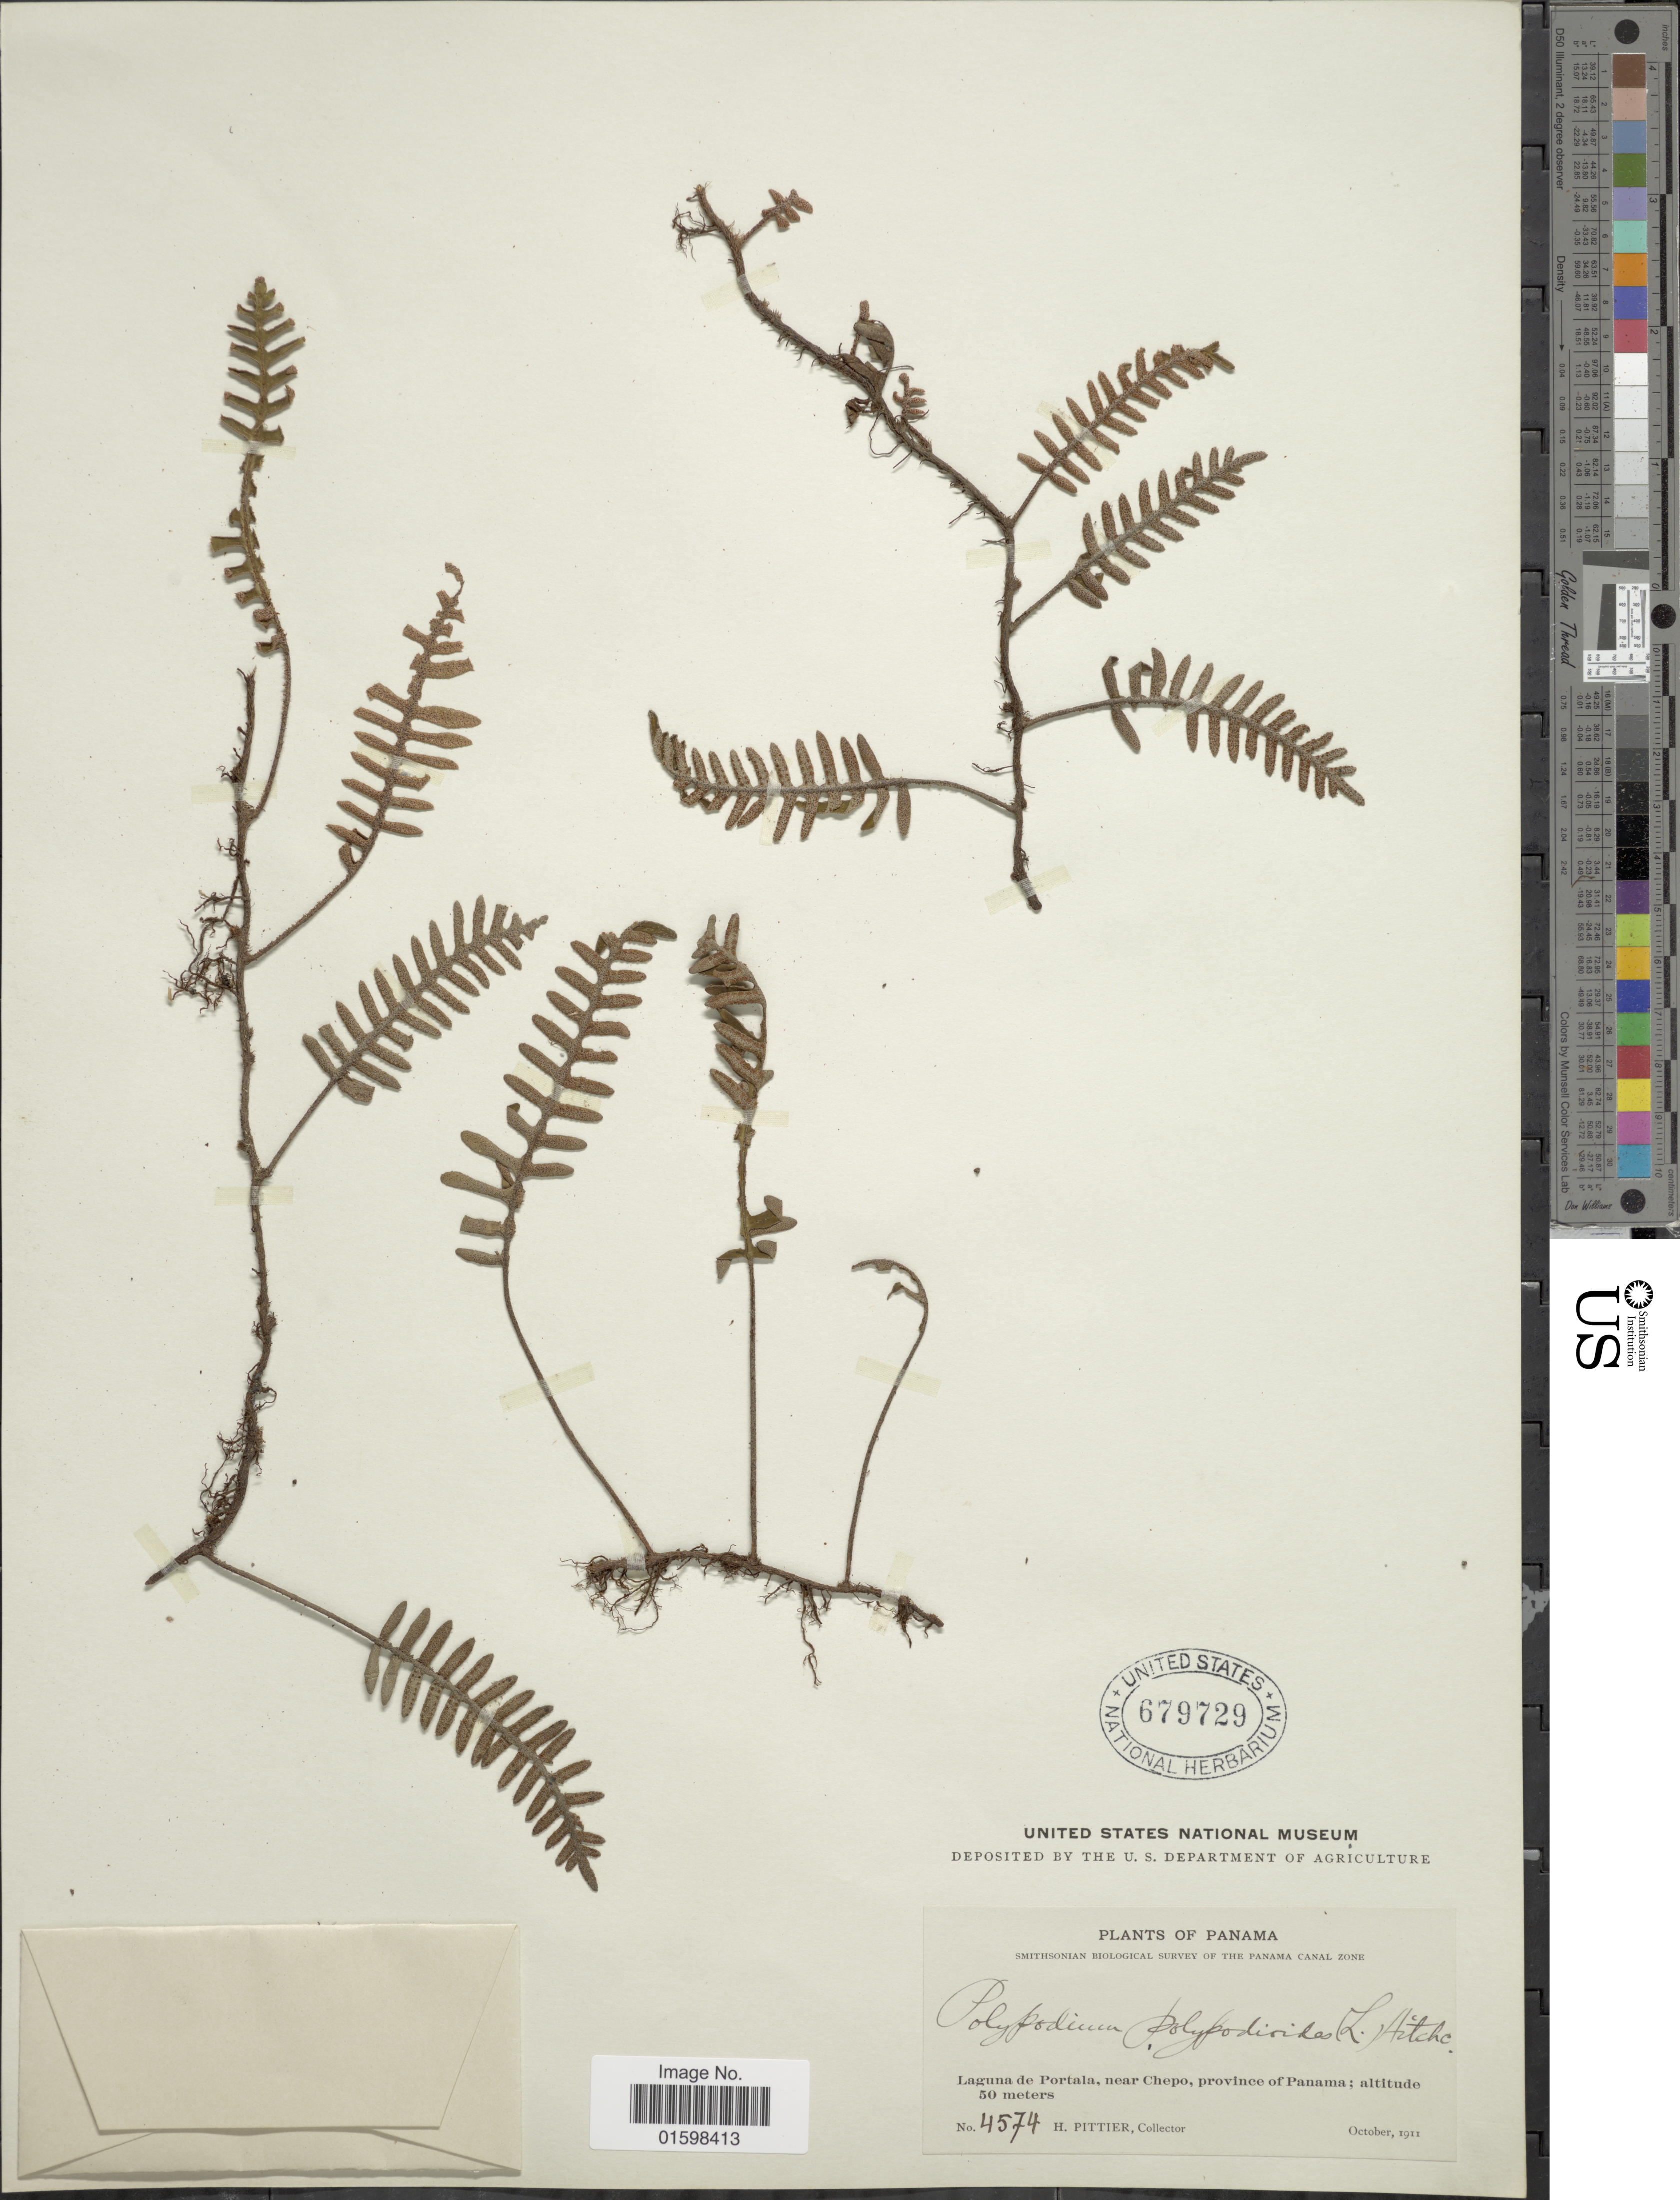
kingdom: Plantae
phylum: Tracheophyta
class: Polypodiopsida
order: Polypodiales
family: Polypodiaceae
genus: Pleopeltis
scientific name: Pleopeltis polypodioides subsp. polypodioides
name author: (L.) E.G. Andrews & Windham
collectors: H. F. Pittier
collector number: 4574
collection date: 1911-10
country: Panama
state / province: Panamá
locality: Laguna de Portala, near Chepo, province of Panama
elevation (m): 50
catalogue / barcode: US 679729